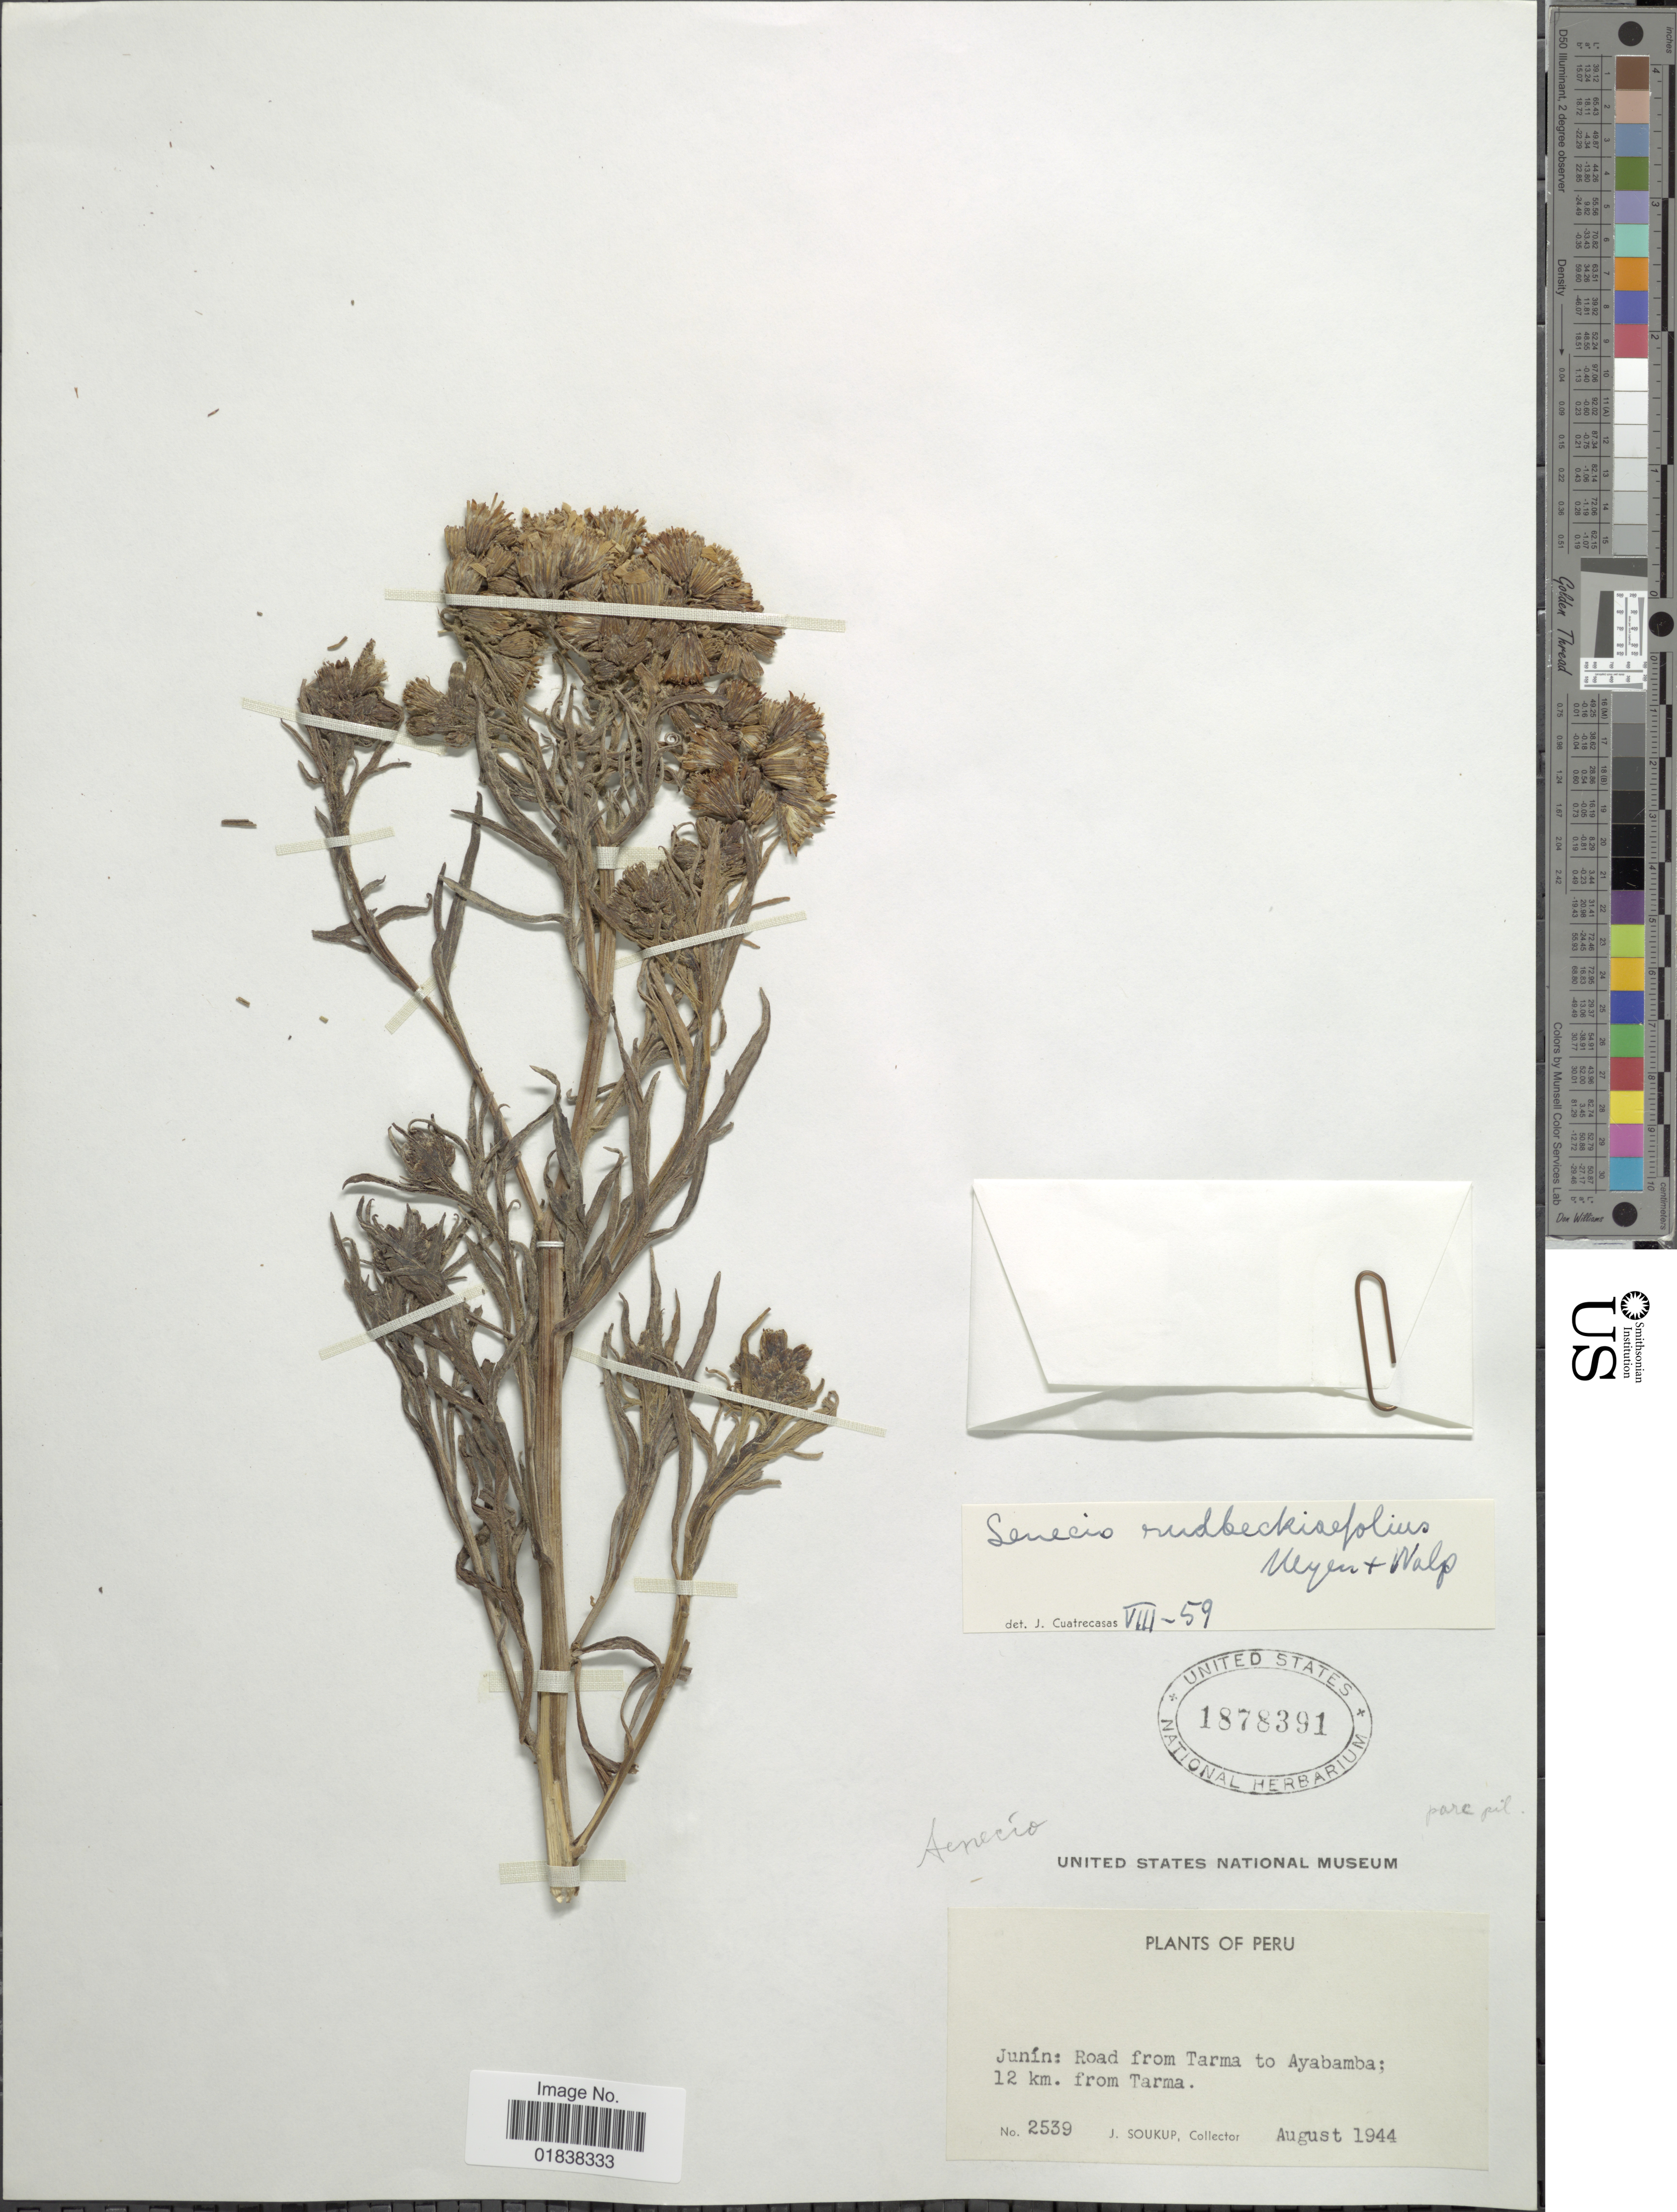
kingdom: Plantae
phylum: Tracheophyta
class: Magnoliopsida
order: Asterales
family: Asteraceae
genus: Senecio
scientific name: Senecio rudbeckiifolius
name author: Meyen & Walp.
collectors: J. Soukup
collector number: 2539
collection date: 1944-08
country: Peru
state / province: Junín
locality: Road from Tarma to Ayabamba, 12 km from Tarma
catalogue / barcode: US 1878391